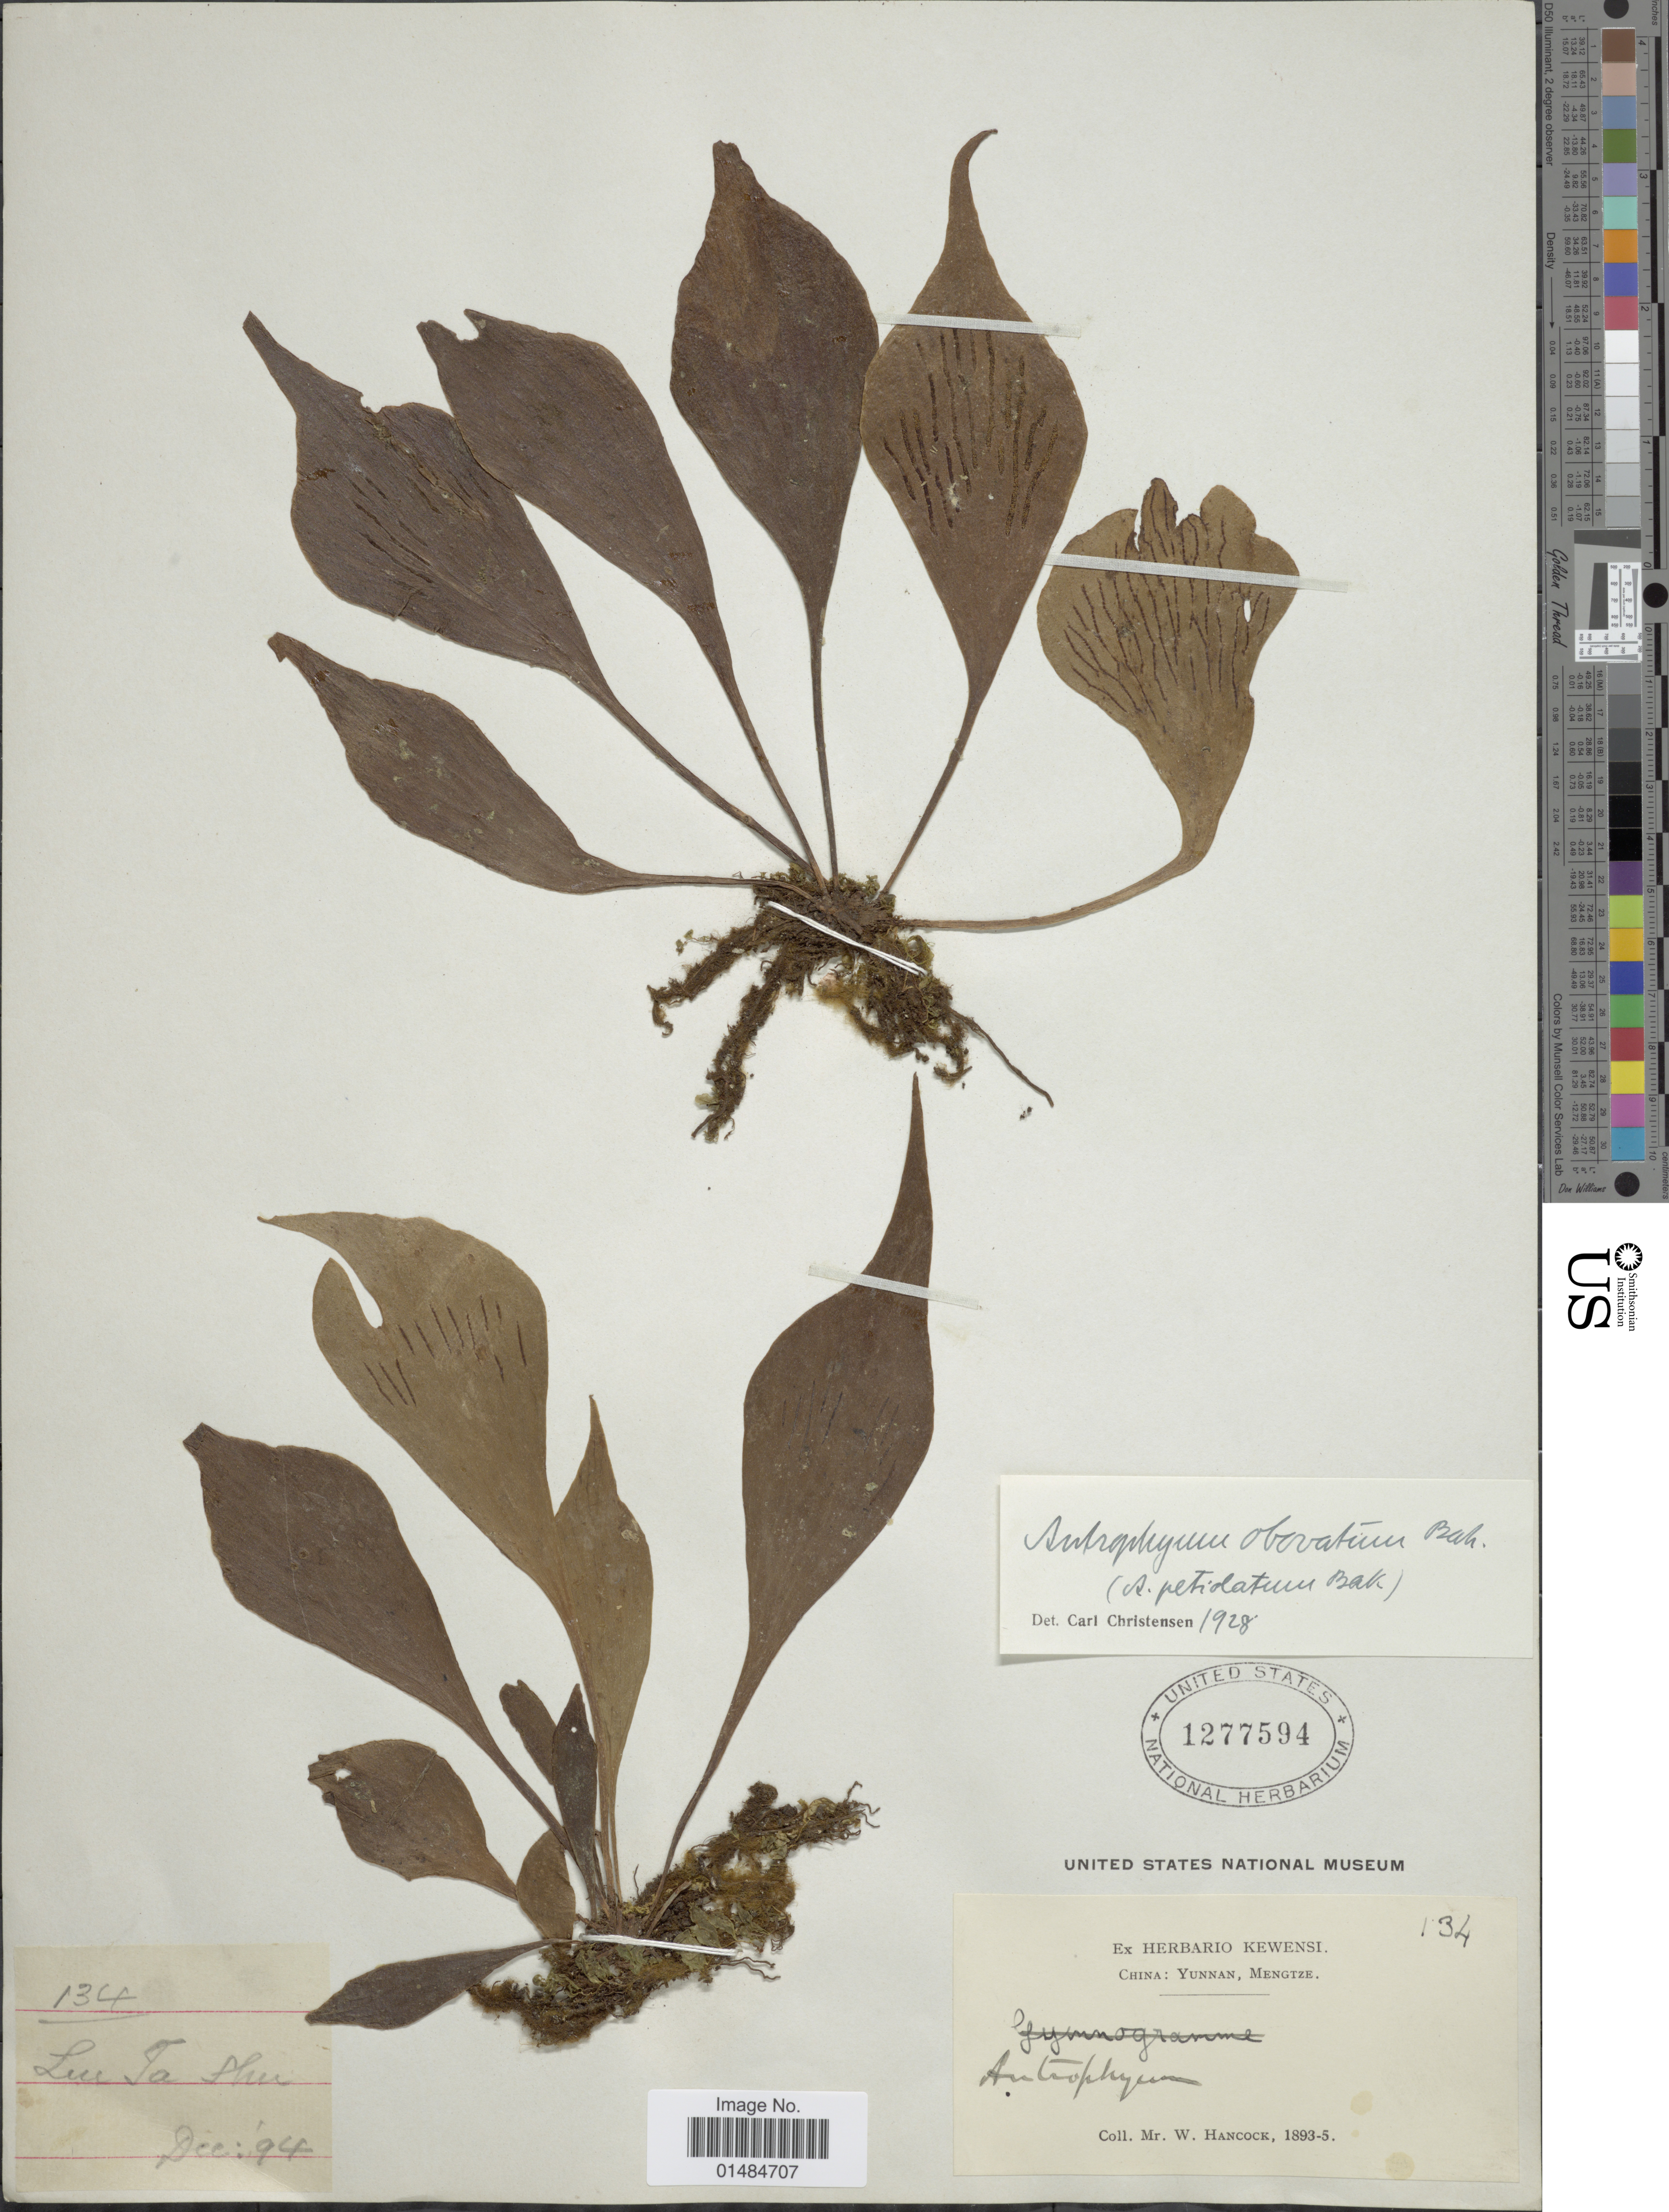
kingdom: Plantae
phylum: Tracheophyta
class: Polypodiopsida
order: Polypodiales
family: Pteridaceae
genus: Antrophyum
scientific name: Antrophyum obovatum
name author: Baker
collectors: W. Hancock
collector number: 134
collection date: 1893/1895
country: China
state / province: Yunnan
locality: Yunnan, Mengtze. Lui Ta Shu [interpreted]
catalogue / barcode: US 1277594